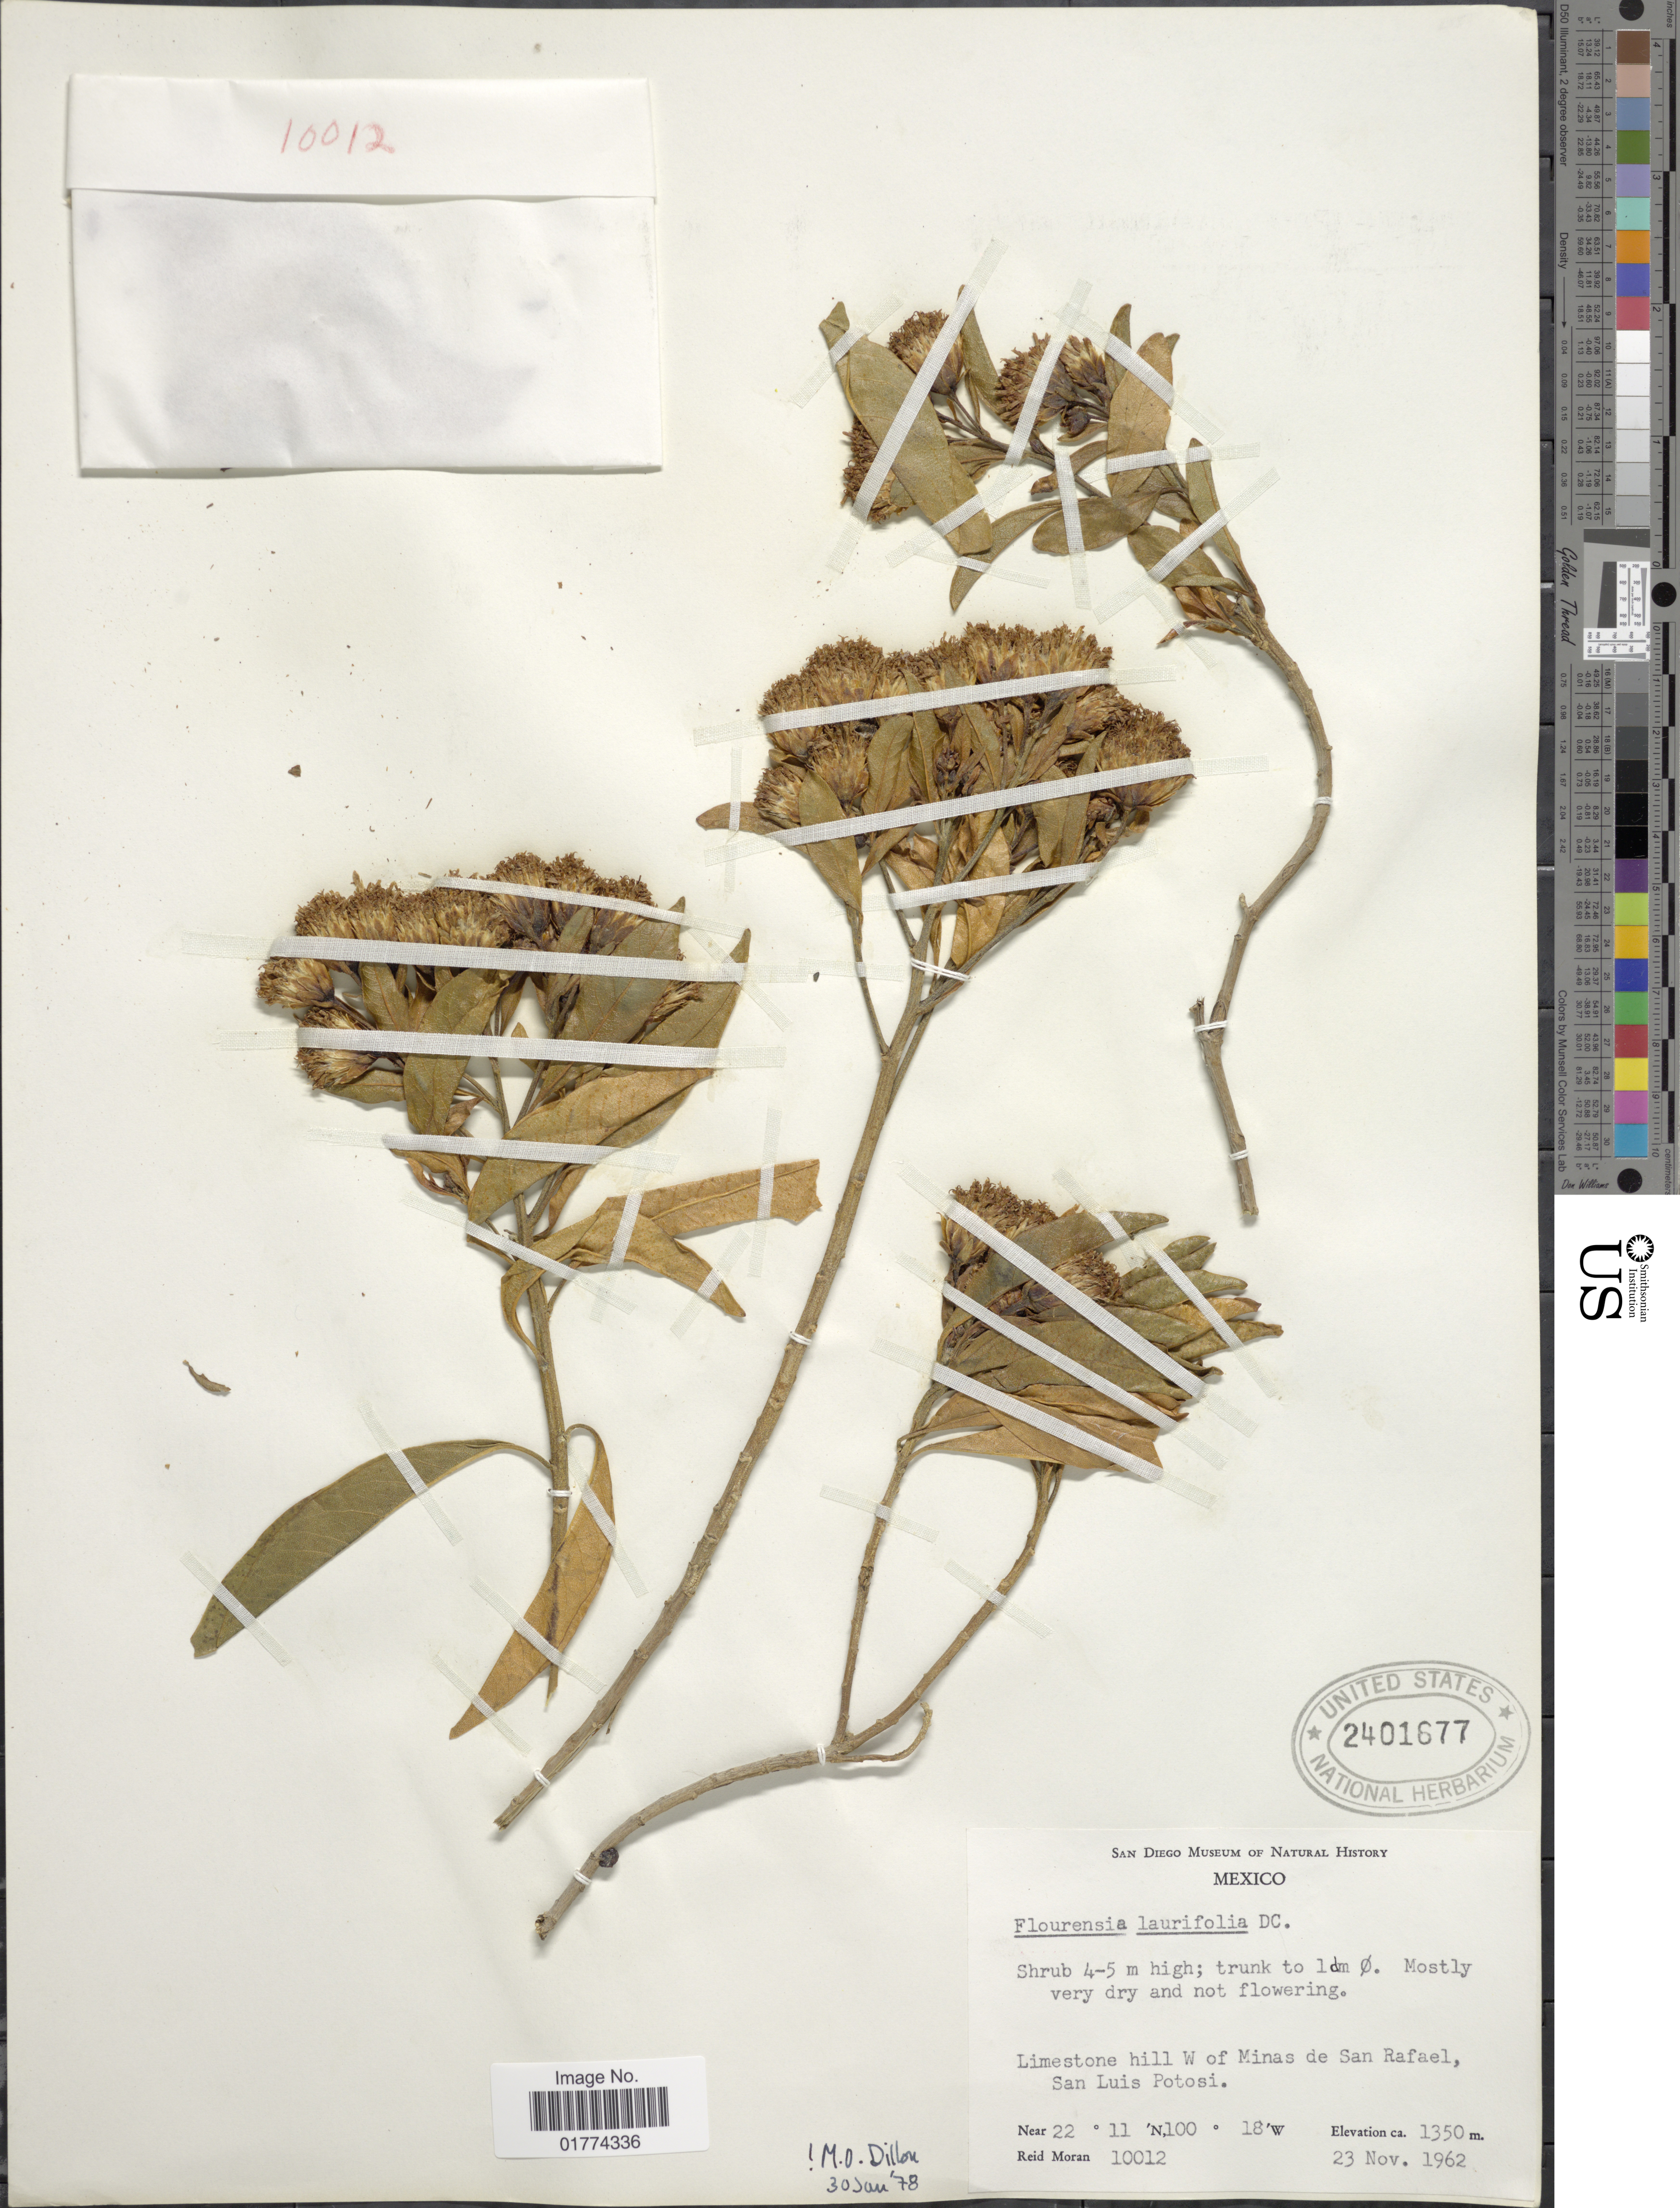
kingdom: Plantae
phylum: Tracheophyta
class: Magnoliopsida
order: Asterales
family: Asteraceae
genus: Flourensia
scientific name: Flourensia laurifolia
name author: DC.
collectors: R. V. Moran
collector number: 10012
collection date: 1962-11-23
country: Mexico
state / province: San Luis Potosí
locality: Limestone hill W of Minas de San Rafael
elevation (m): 1350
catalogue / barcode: US 2401677